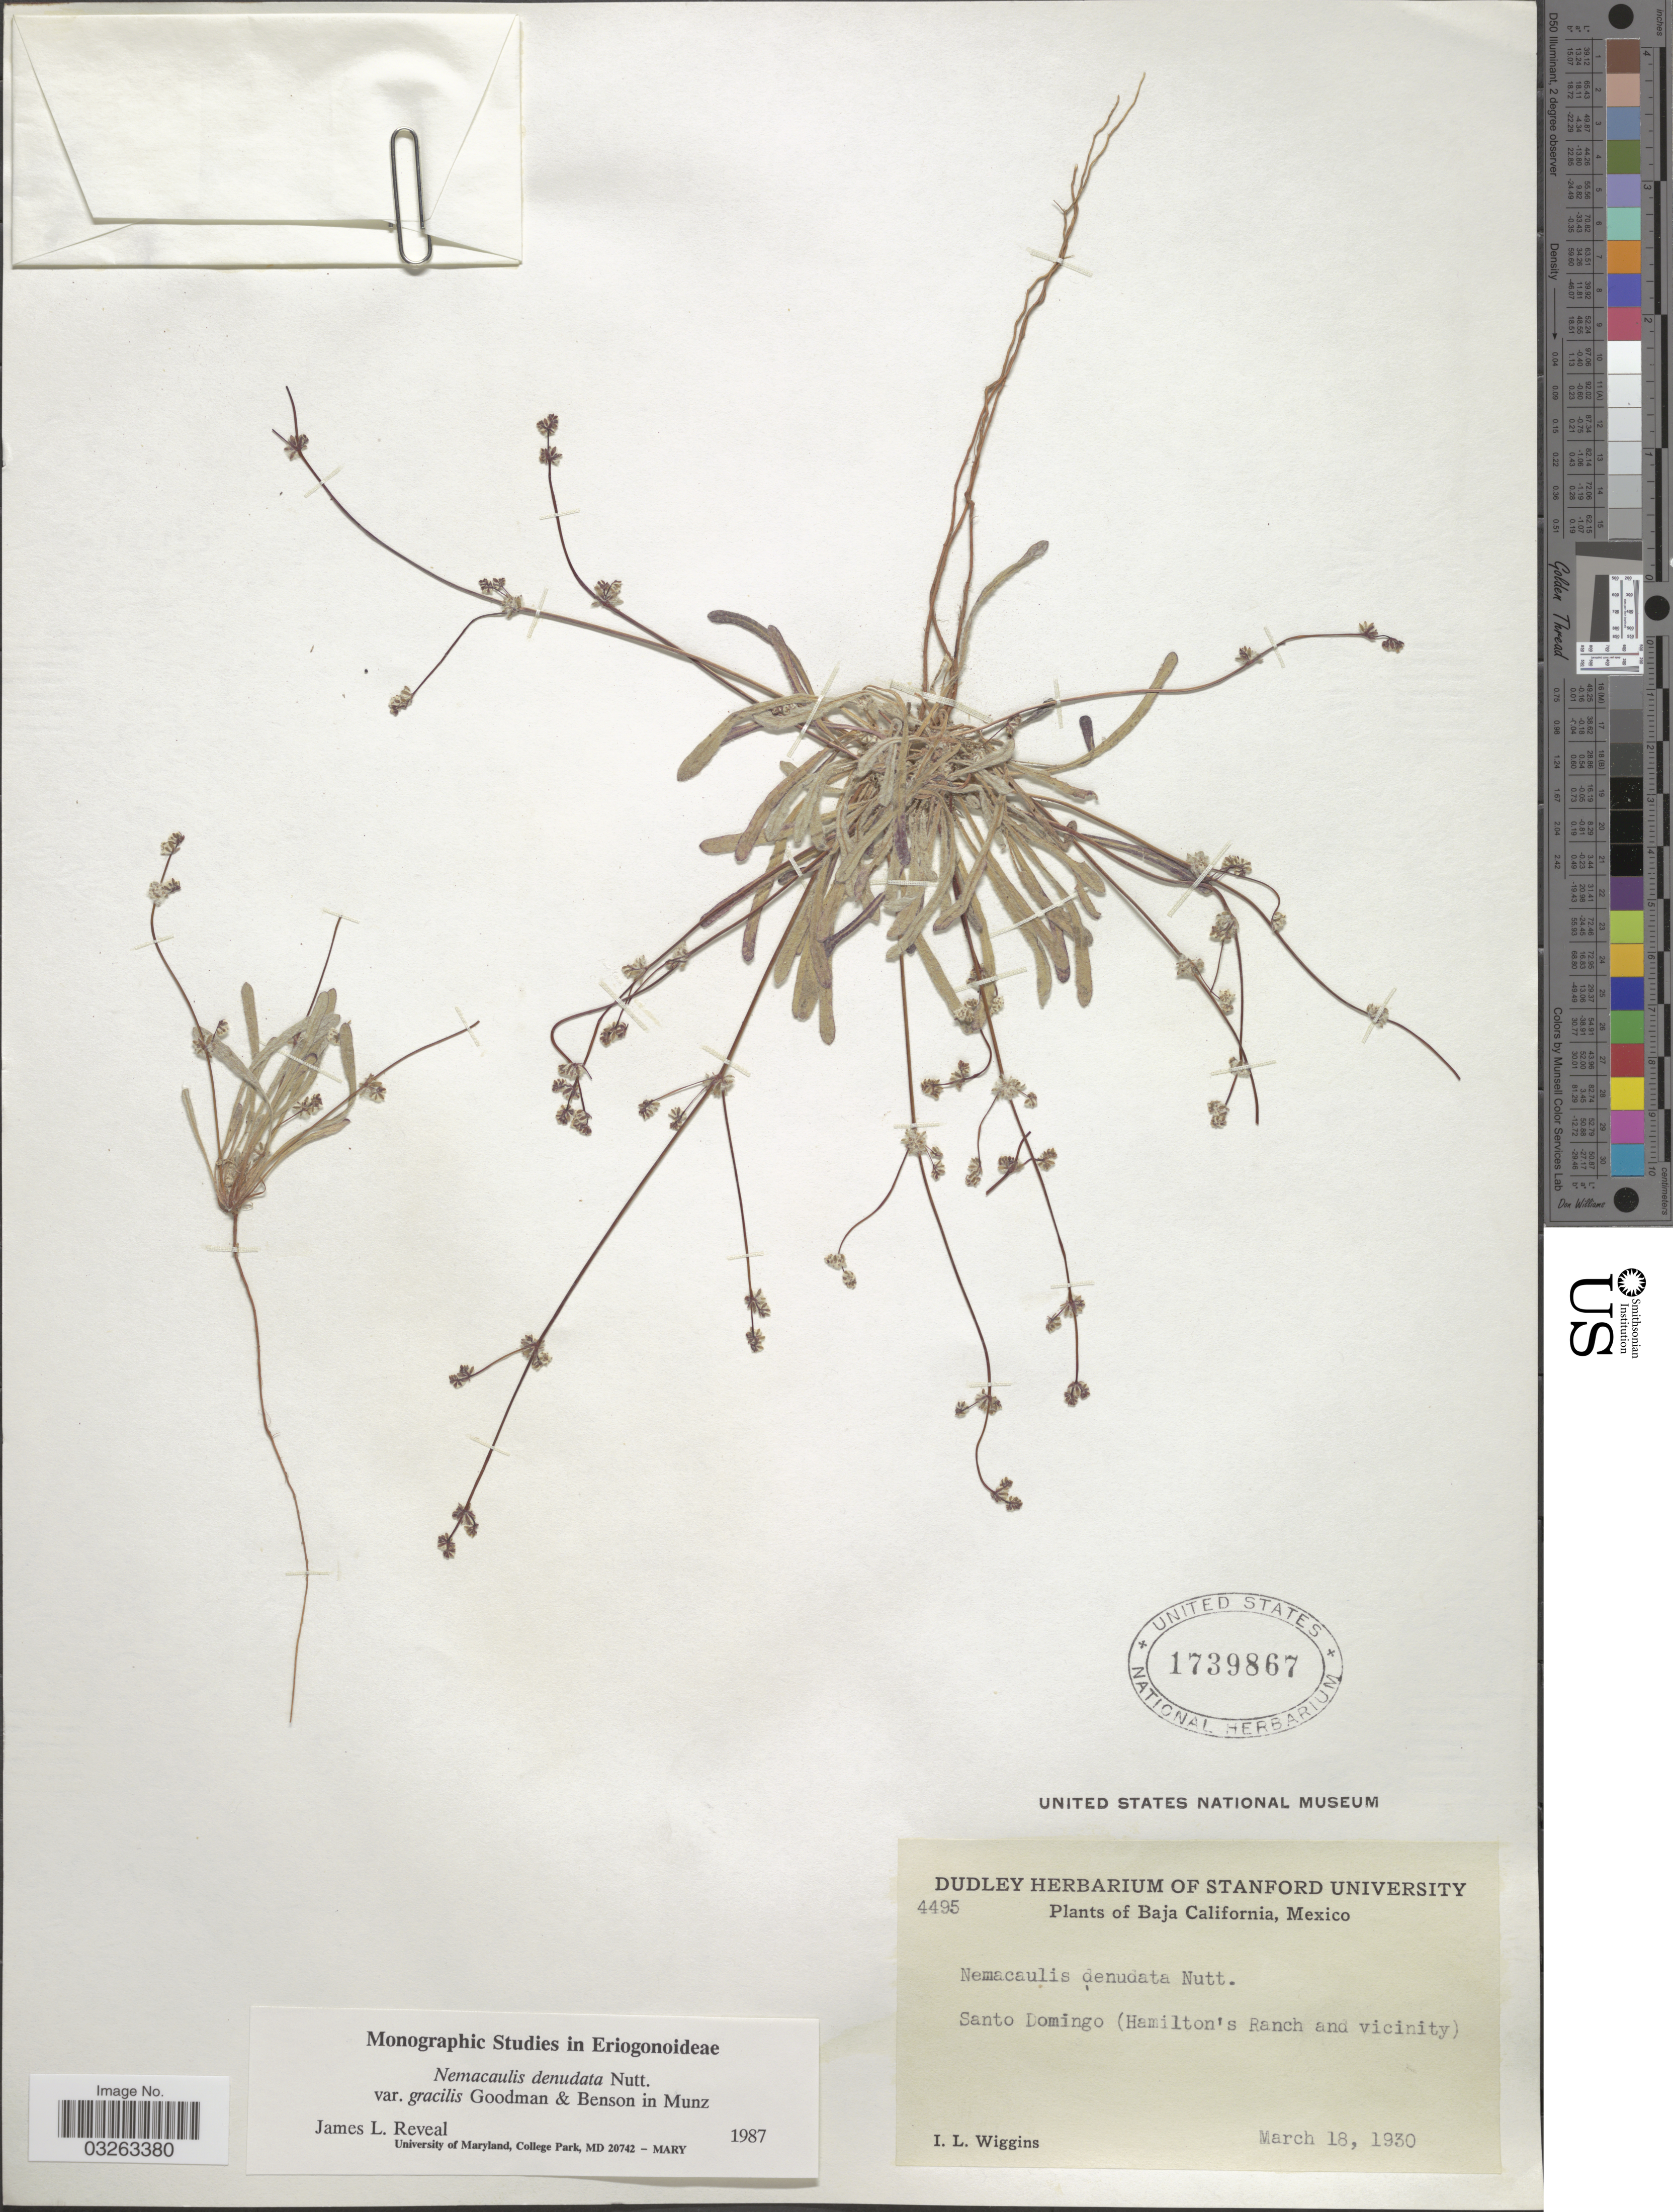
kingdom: Plantae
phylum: Tracheophyta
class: Magnoliopsida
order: Caryophyllales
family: Polygonaceae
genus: Nemacaulis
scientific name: Nemacaulis denudata var. gracilis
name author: Goodman & L.D. Benson in Munz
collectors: I. L. Wiggins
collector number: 4495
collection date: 1930-03-18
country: Mexico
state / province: Baja California Sur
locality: Santo Domingo (Hamilton's Ranch and vicinity).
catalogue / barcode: US 1739867